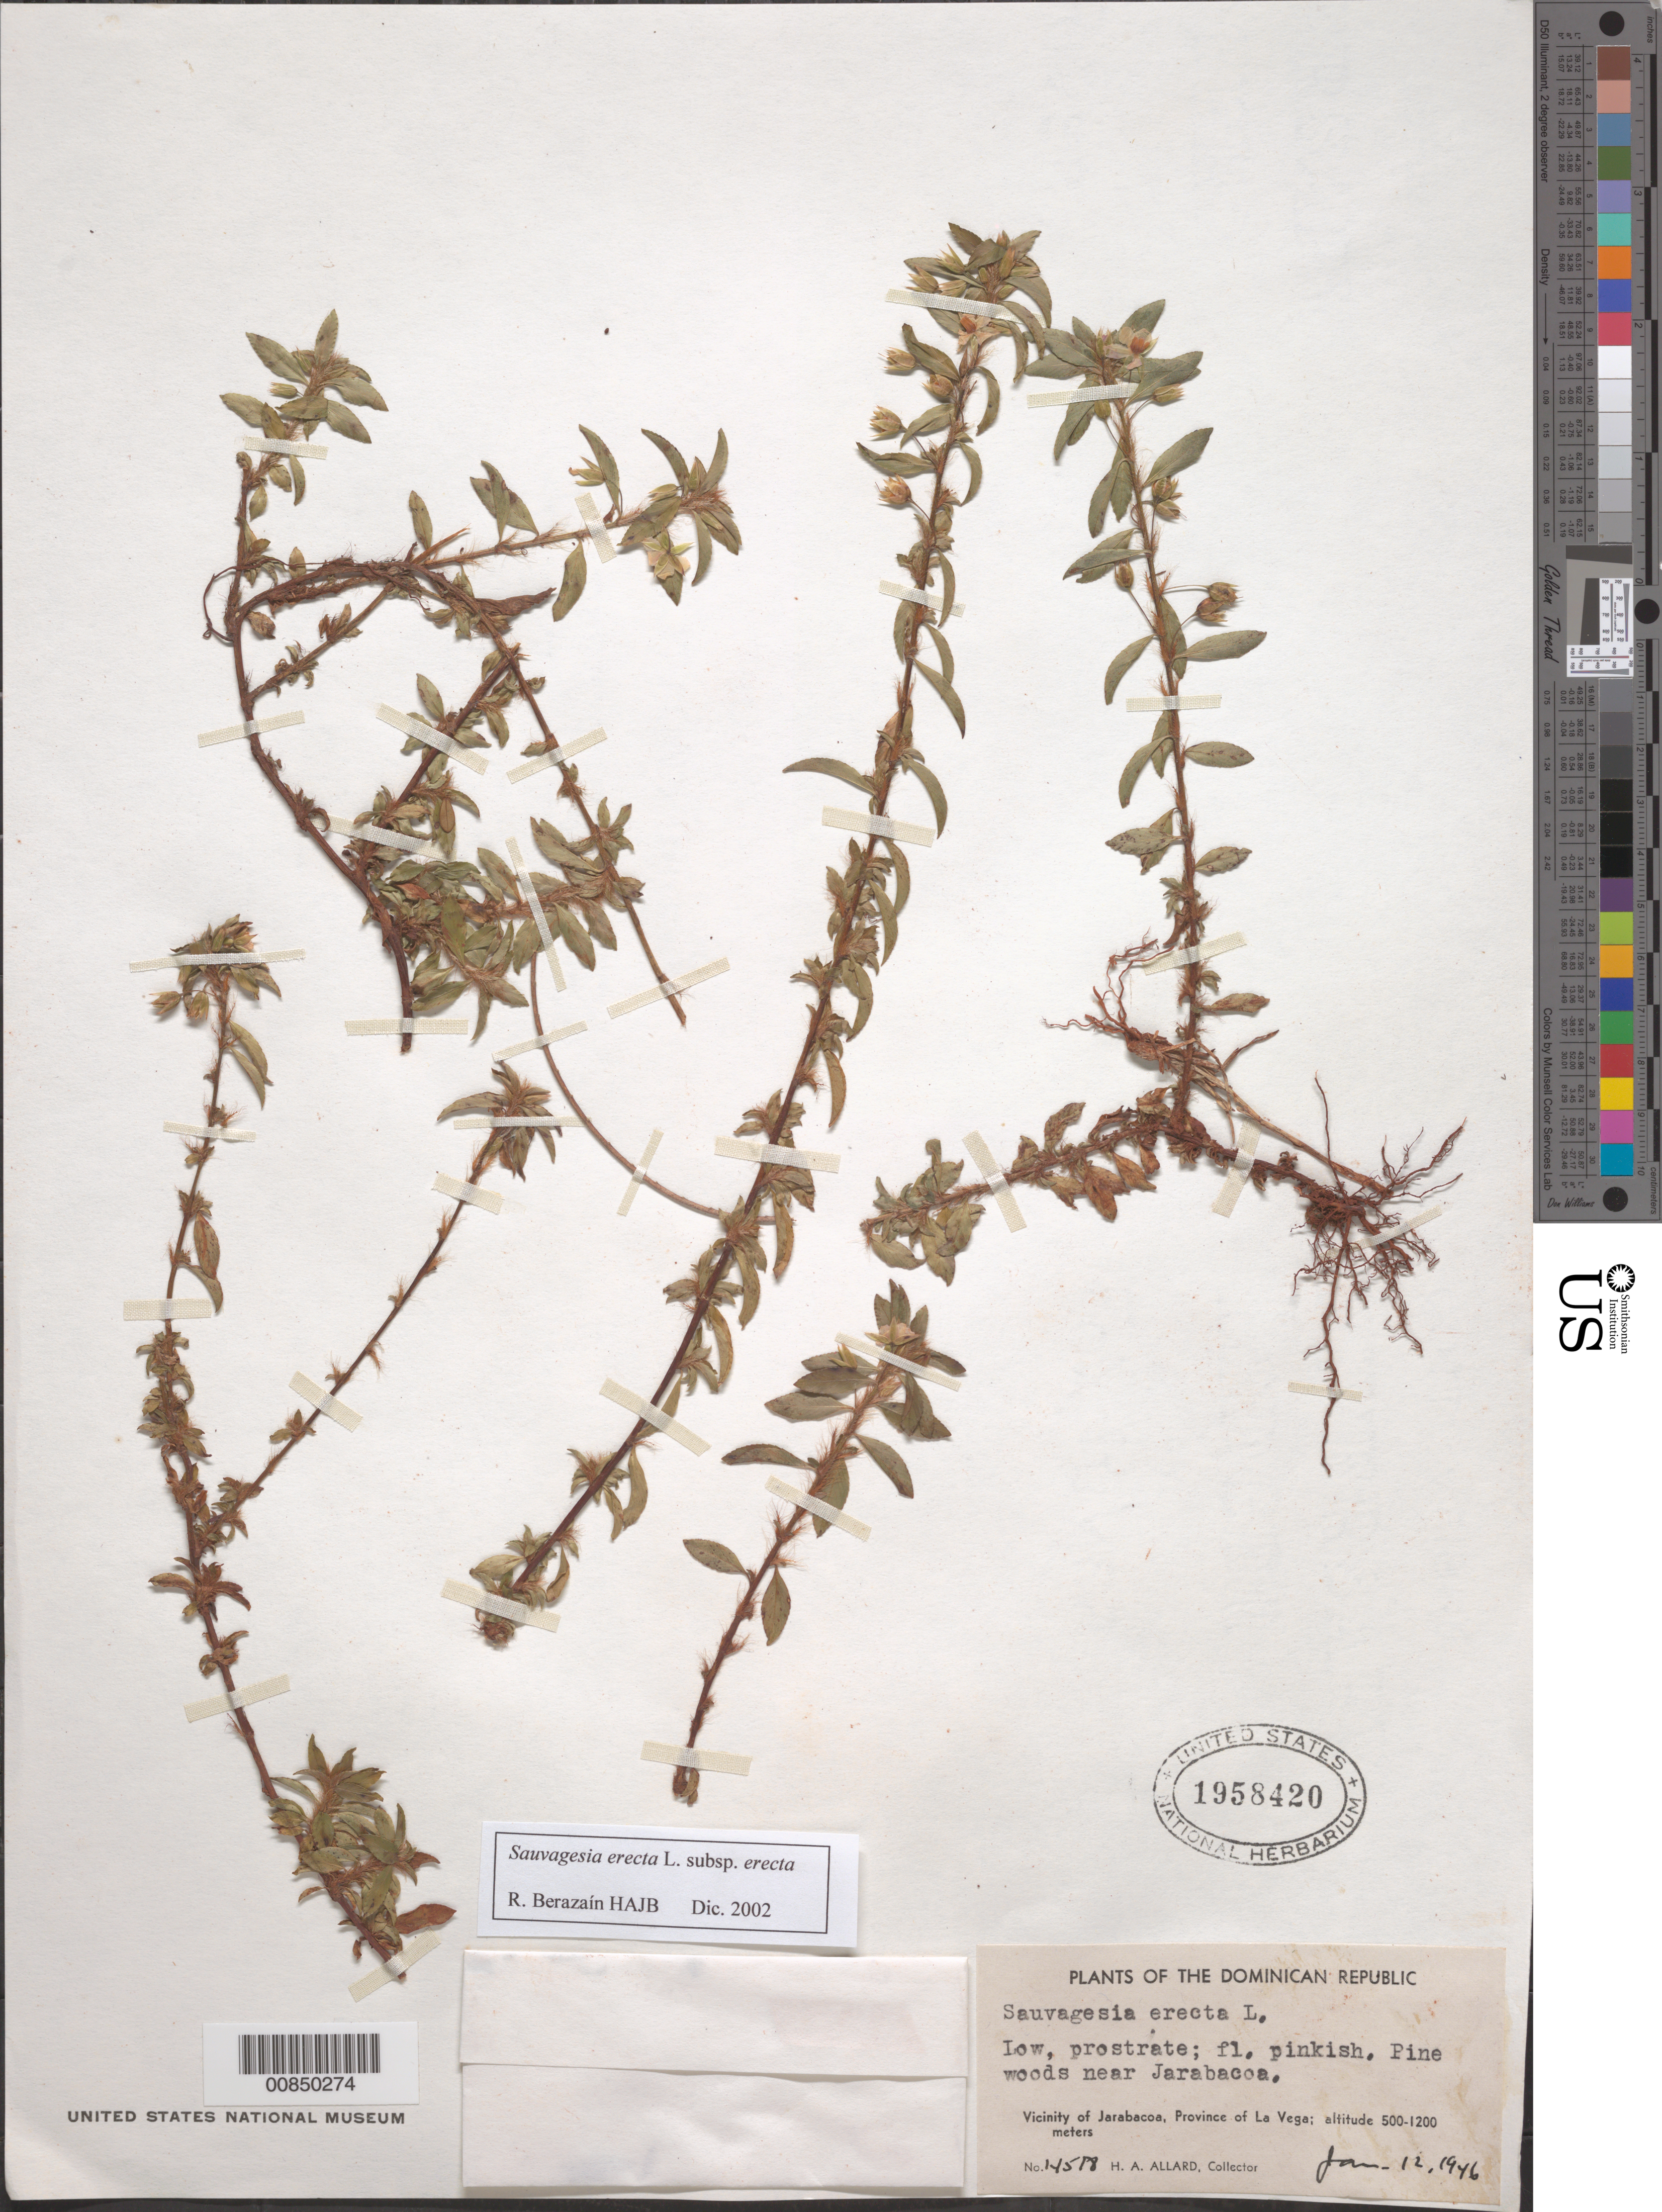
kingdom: Plantae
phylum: Tracheophyta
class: Magnoliopsida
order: Malpighiales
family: Ochnaceae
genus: Sauvagesia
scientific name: Sauvagesia erecta subsp. erecta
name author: L.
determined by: Berazaín, R.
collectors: H. A. Allard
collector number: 14518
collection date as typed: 12 Jan 1946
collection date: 1946-01-12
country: Dominican Republic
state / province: La Vega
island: Hispaniola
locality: Vicinity of Jarabacoa, near town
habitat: Pine woods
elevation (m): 500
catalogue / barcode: US 1958420